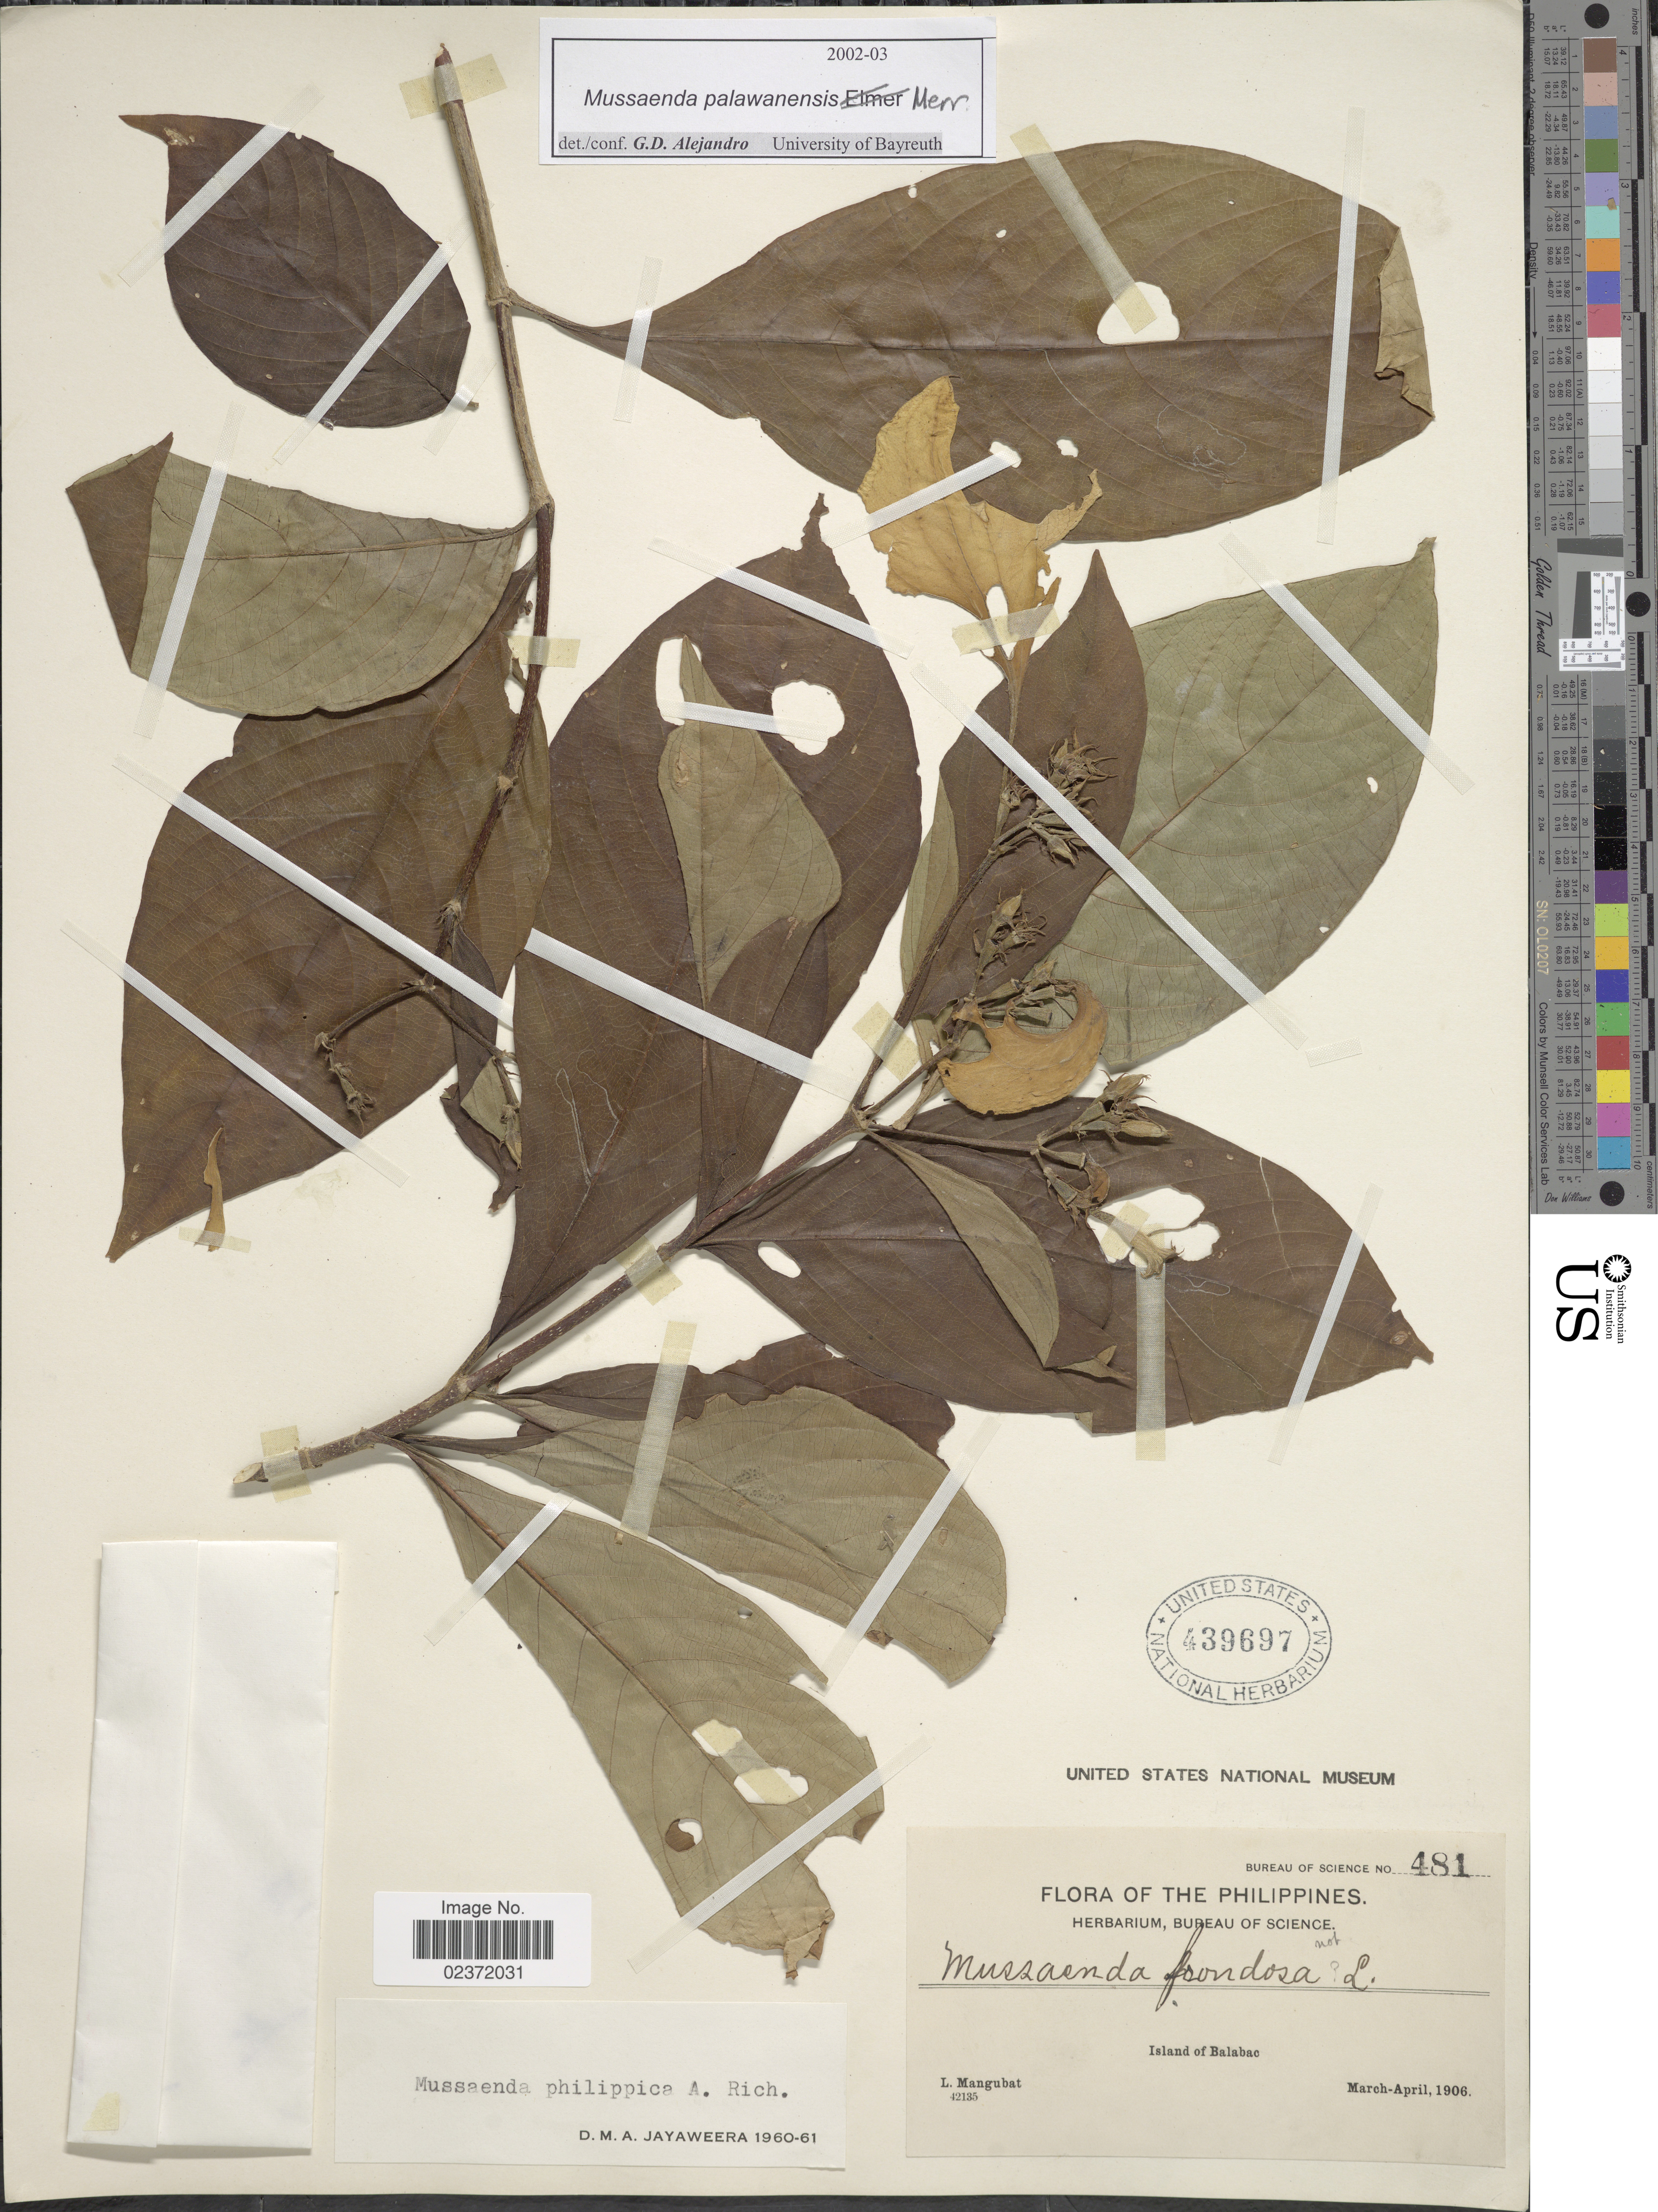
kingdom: Plantae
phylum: Tracheophyta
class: Magnoliopsida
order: Gentianales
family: Rubiaceae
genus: Mussaenda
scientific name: Mussaenda palawanensis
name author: Merr.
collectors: L. Mangubat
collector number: Bureau of Science 481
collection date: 1906-03/1906-04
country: Philippines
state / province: Mimaropa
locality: Island of Balabac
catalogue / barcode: US 439697